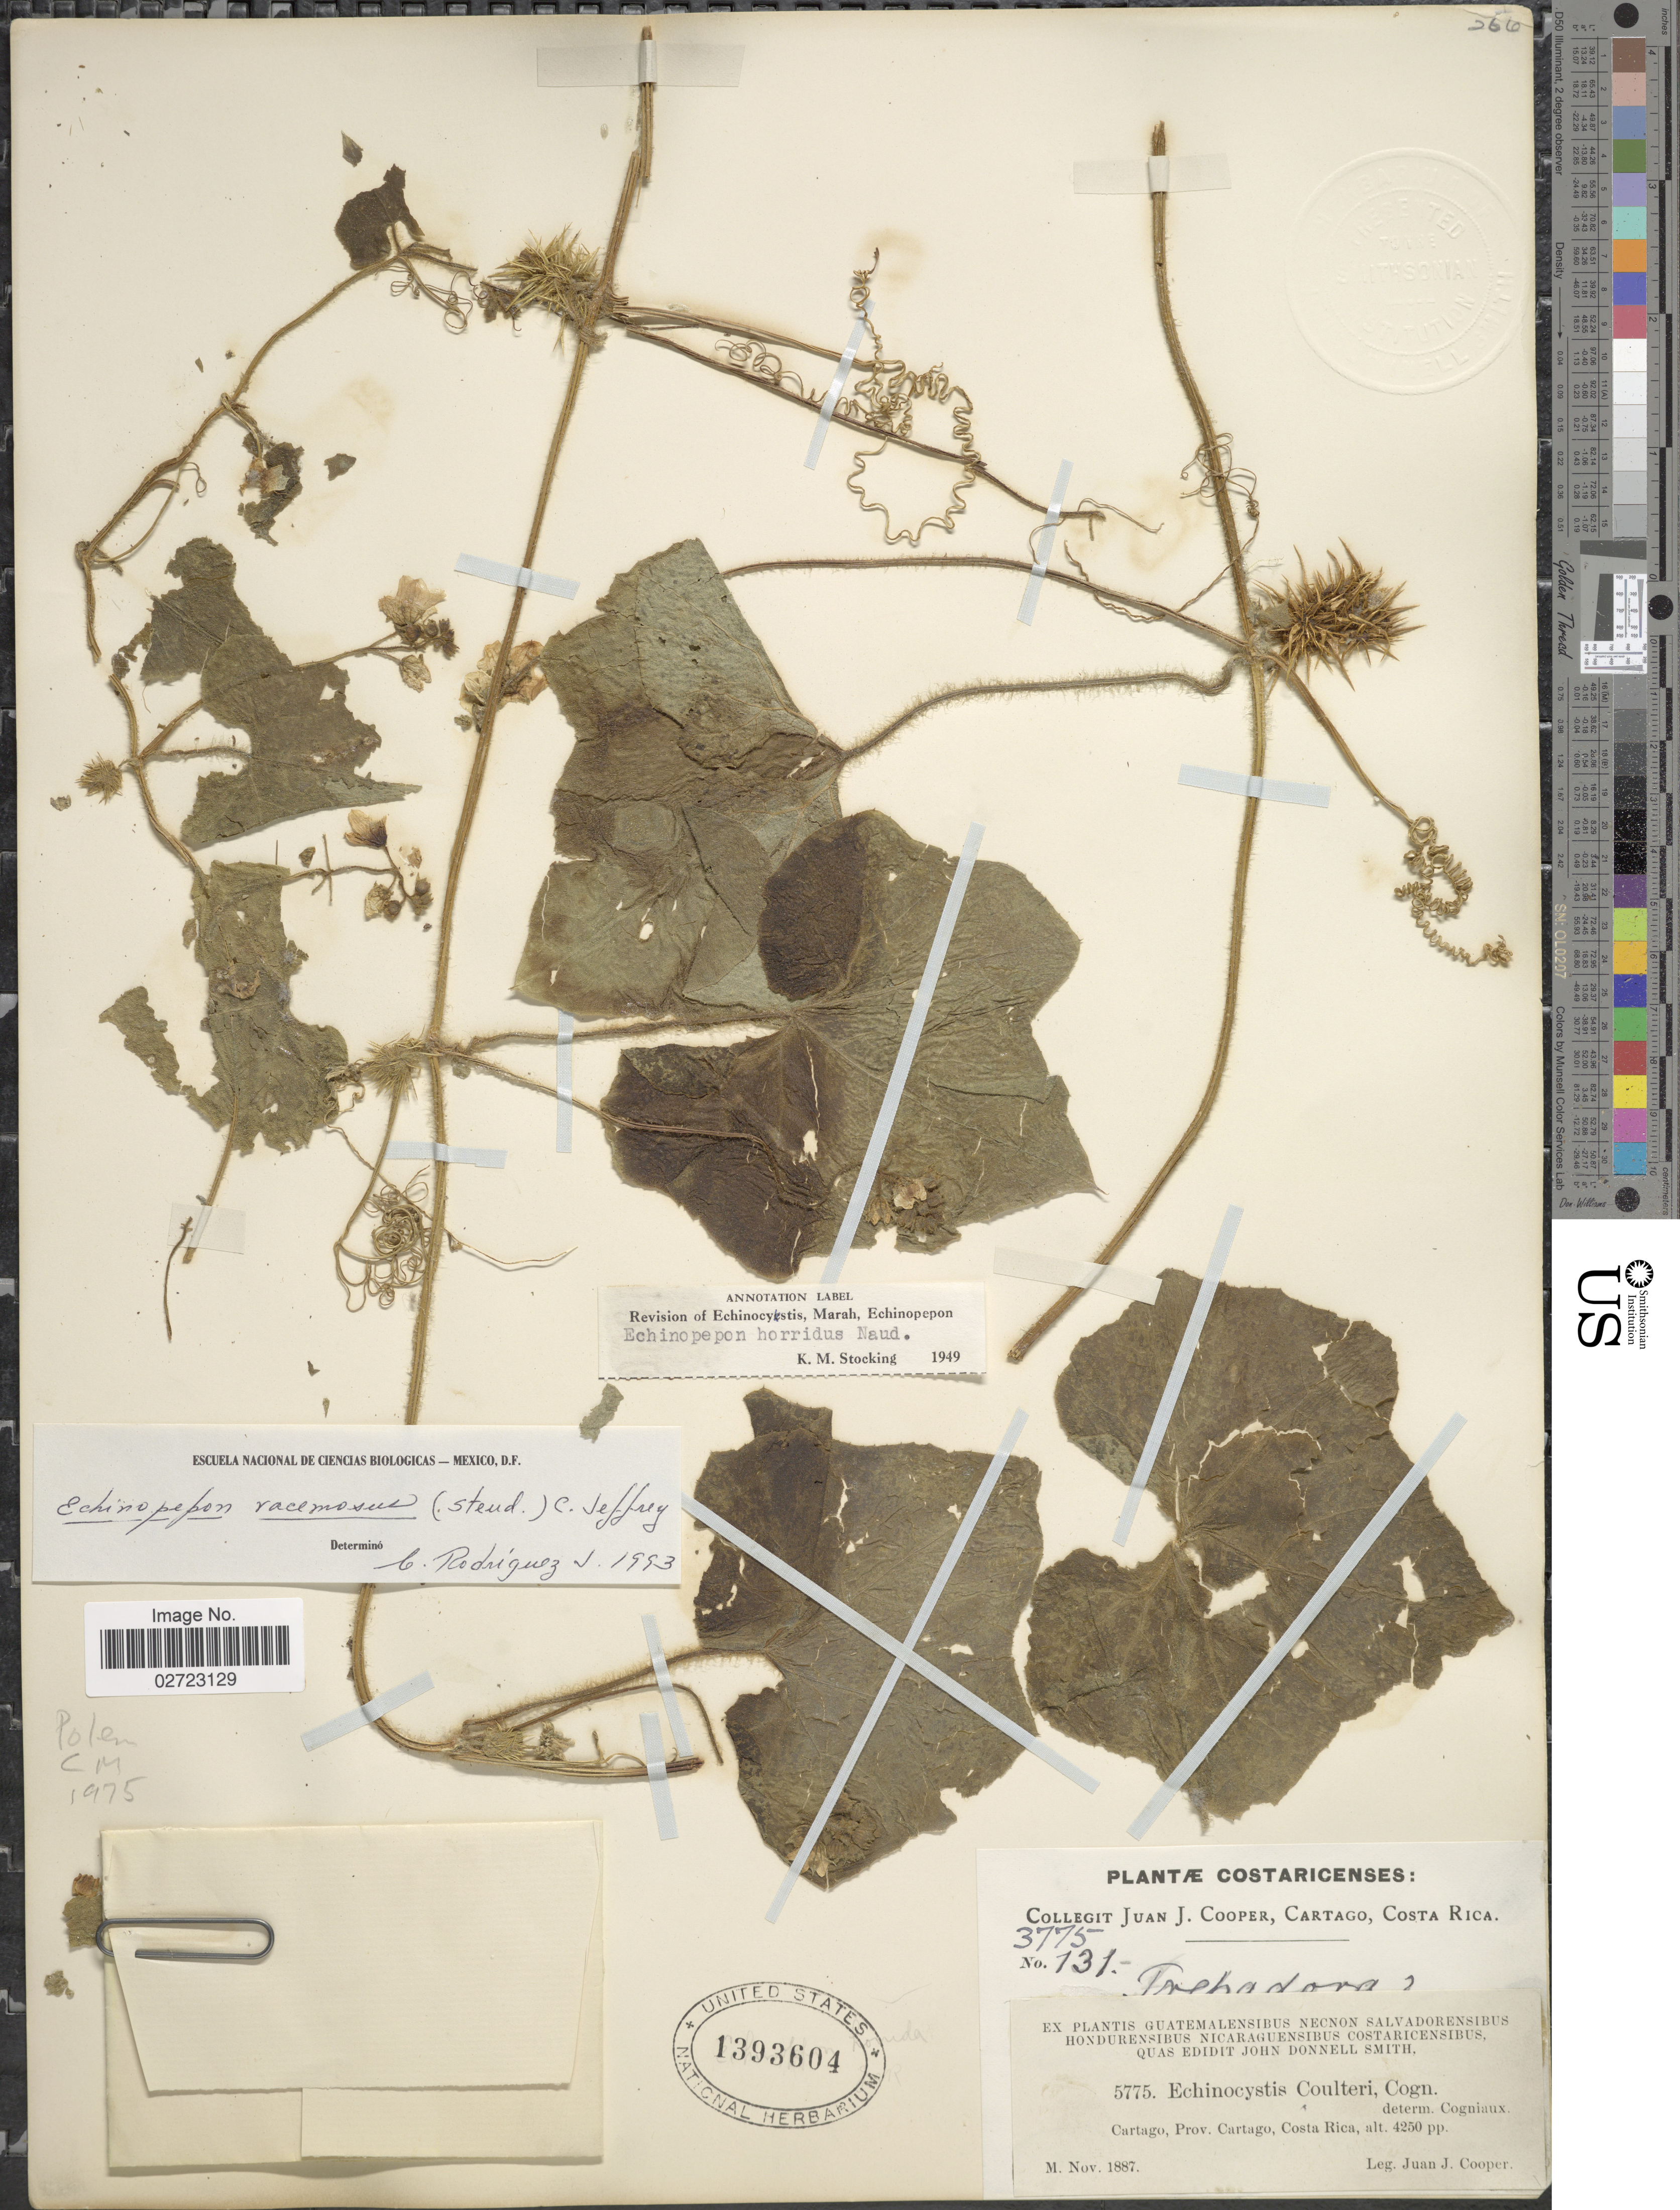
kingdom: Plantae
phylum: Tracheophyta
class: Magnoliopsida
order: Cucurbitales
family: Cucurbitaceae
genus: Echinopepon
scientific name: Echinopepon racemosus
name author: (Steud.) C. Jeffrey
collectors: J. J. Cooper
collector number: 3775/131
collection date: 1887-11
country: Costa Rica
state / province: Cartago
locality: Prov. Cartago, Cartago.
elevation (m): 1295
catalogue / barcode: US 1393604